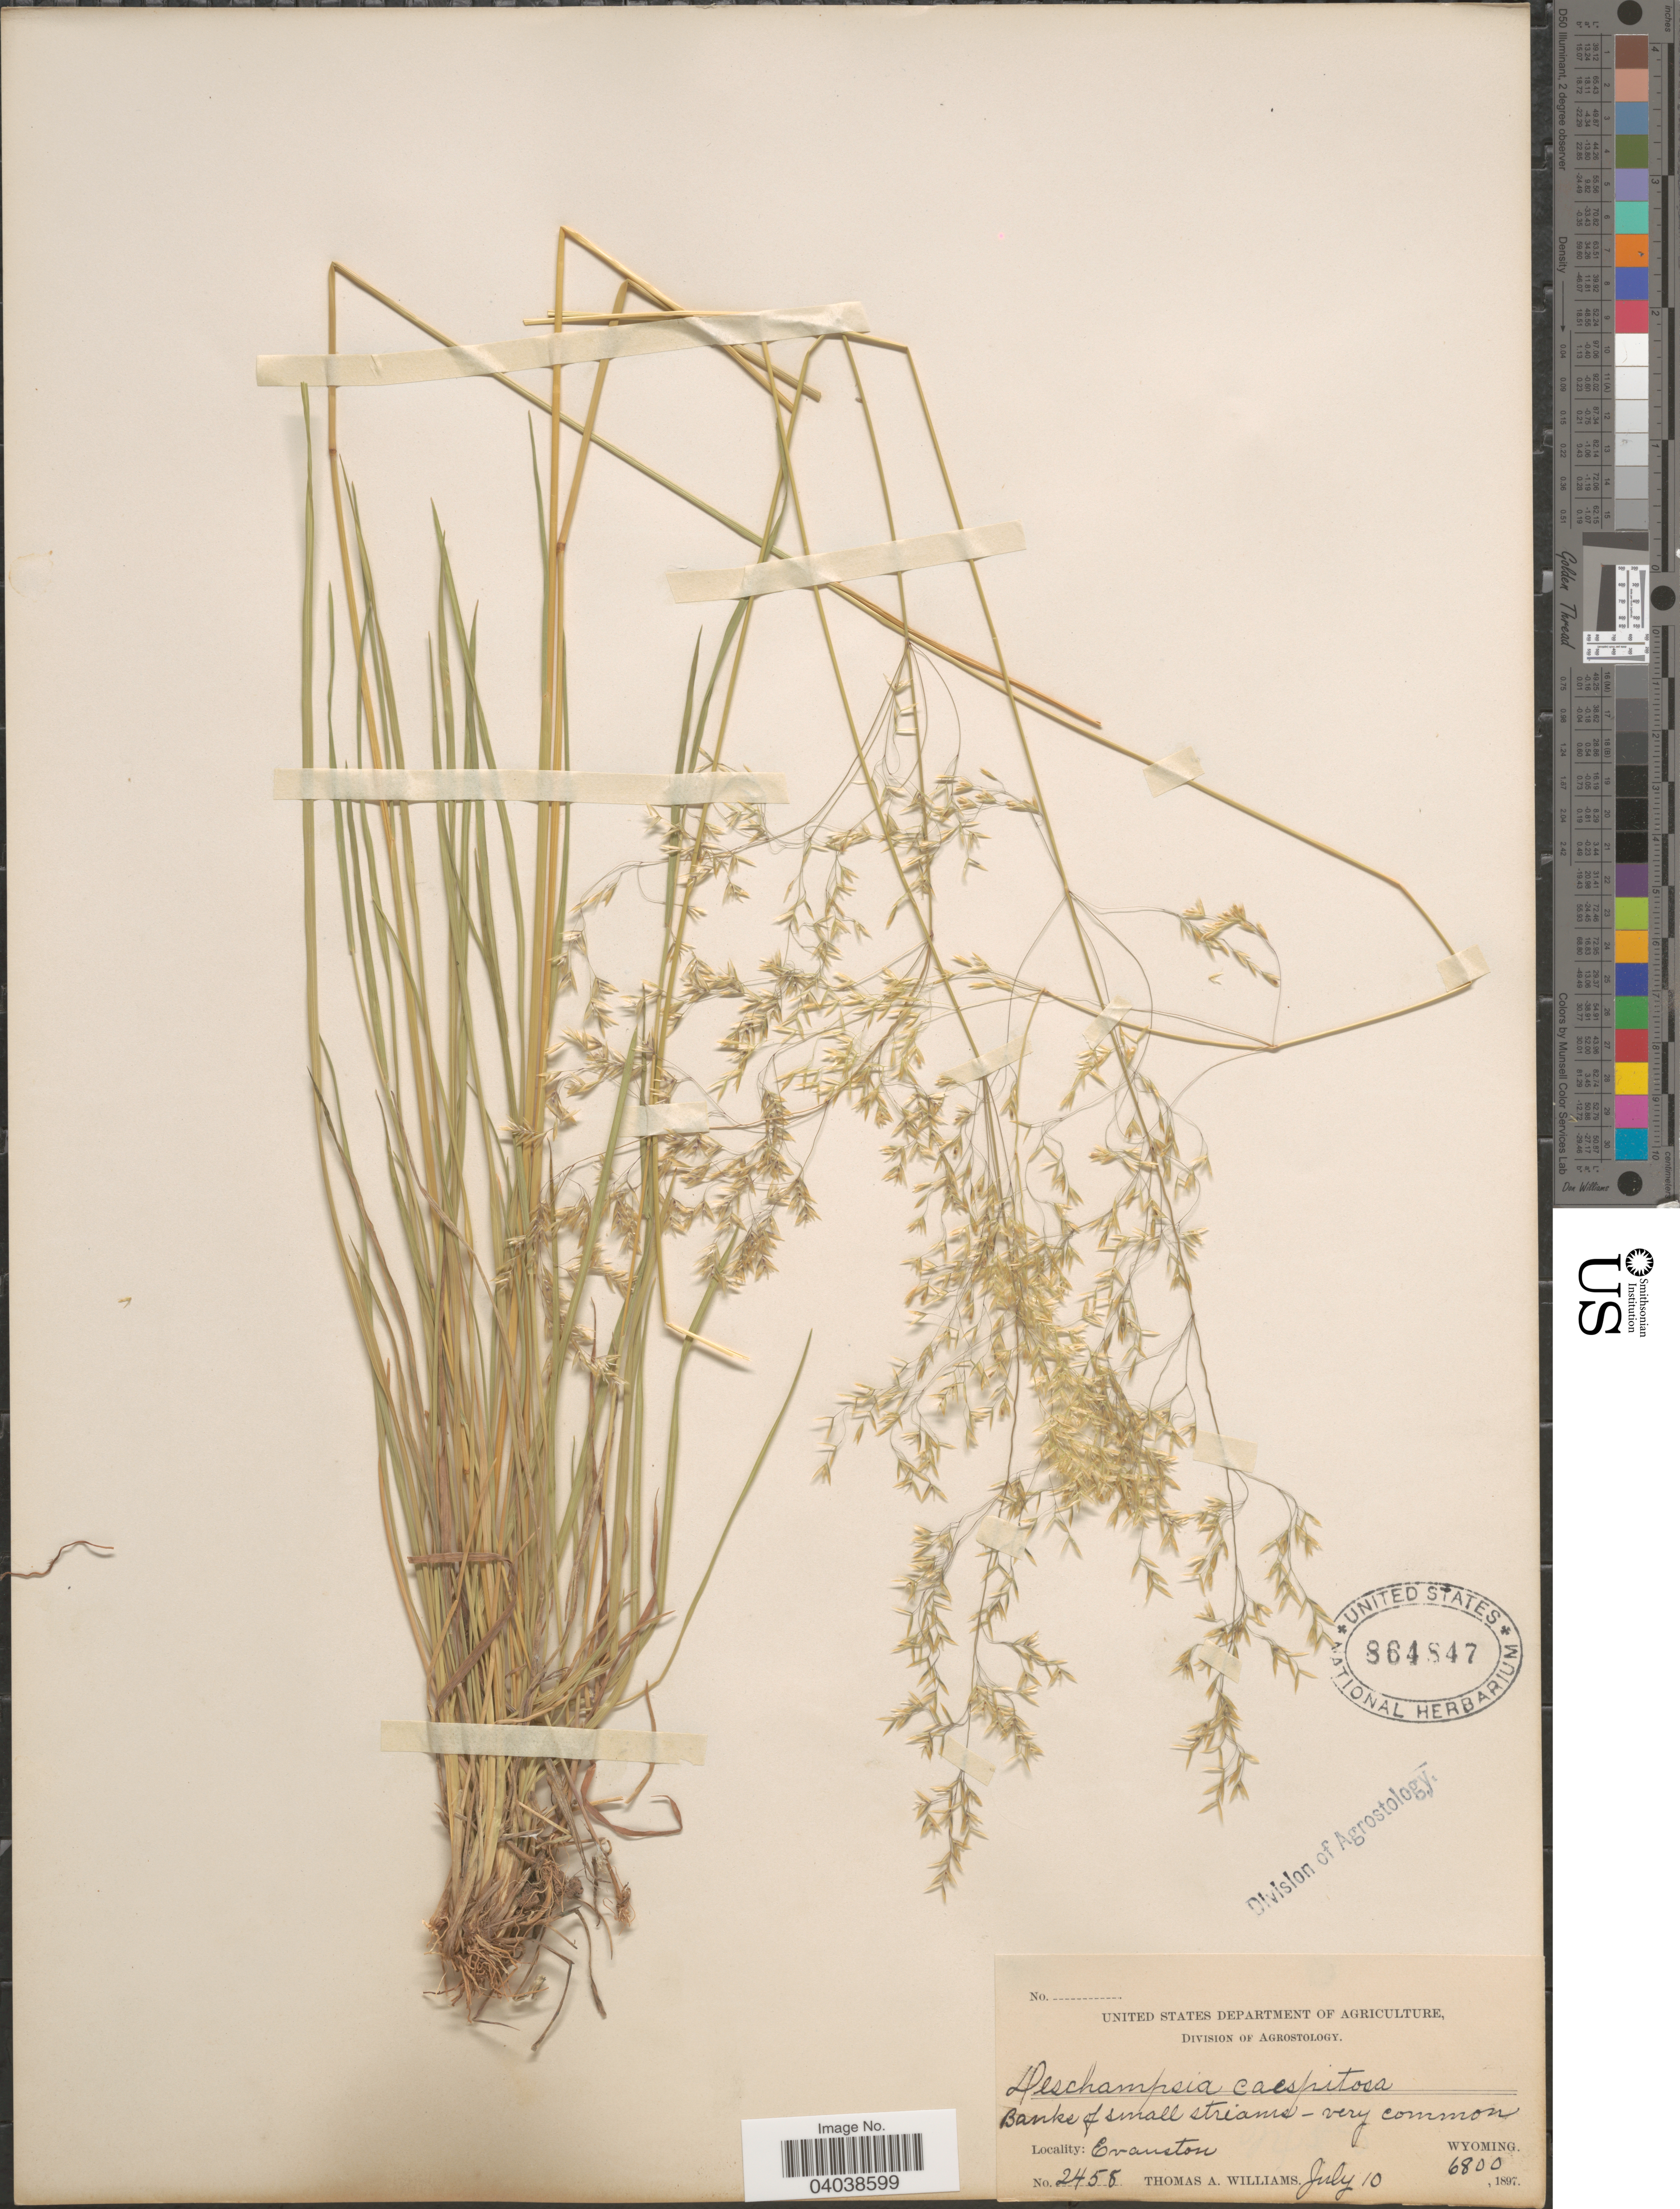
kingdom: Plantae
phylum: Tracheophyta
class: Liliopsida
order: Poales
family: Poaceae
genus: Deschampsia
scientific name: Deschampsia cespitosa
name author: (L.) P. Beauv.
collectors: T. A. Williams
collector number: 2458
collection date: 1897-07-10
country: United States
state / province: Wyoming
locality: Banks of small streams-very common Evanston.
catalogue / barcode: US 864847